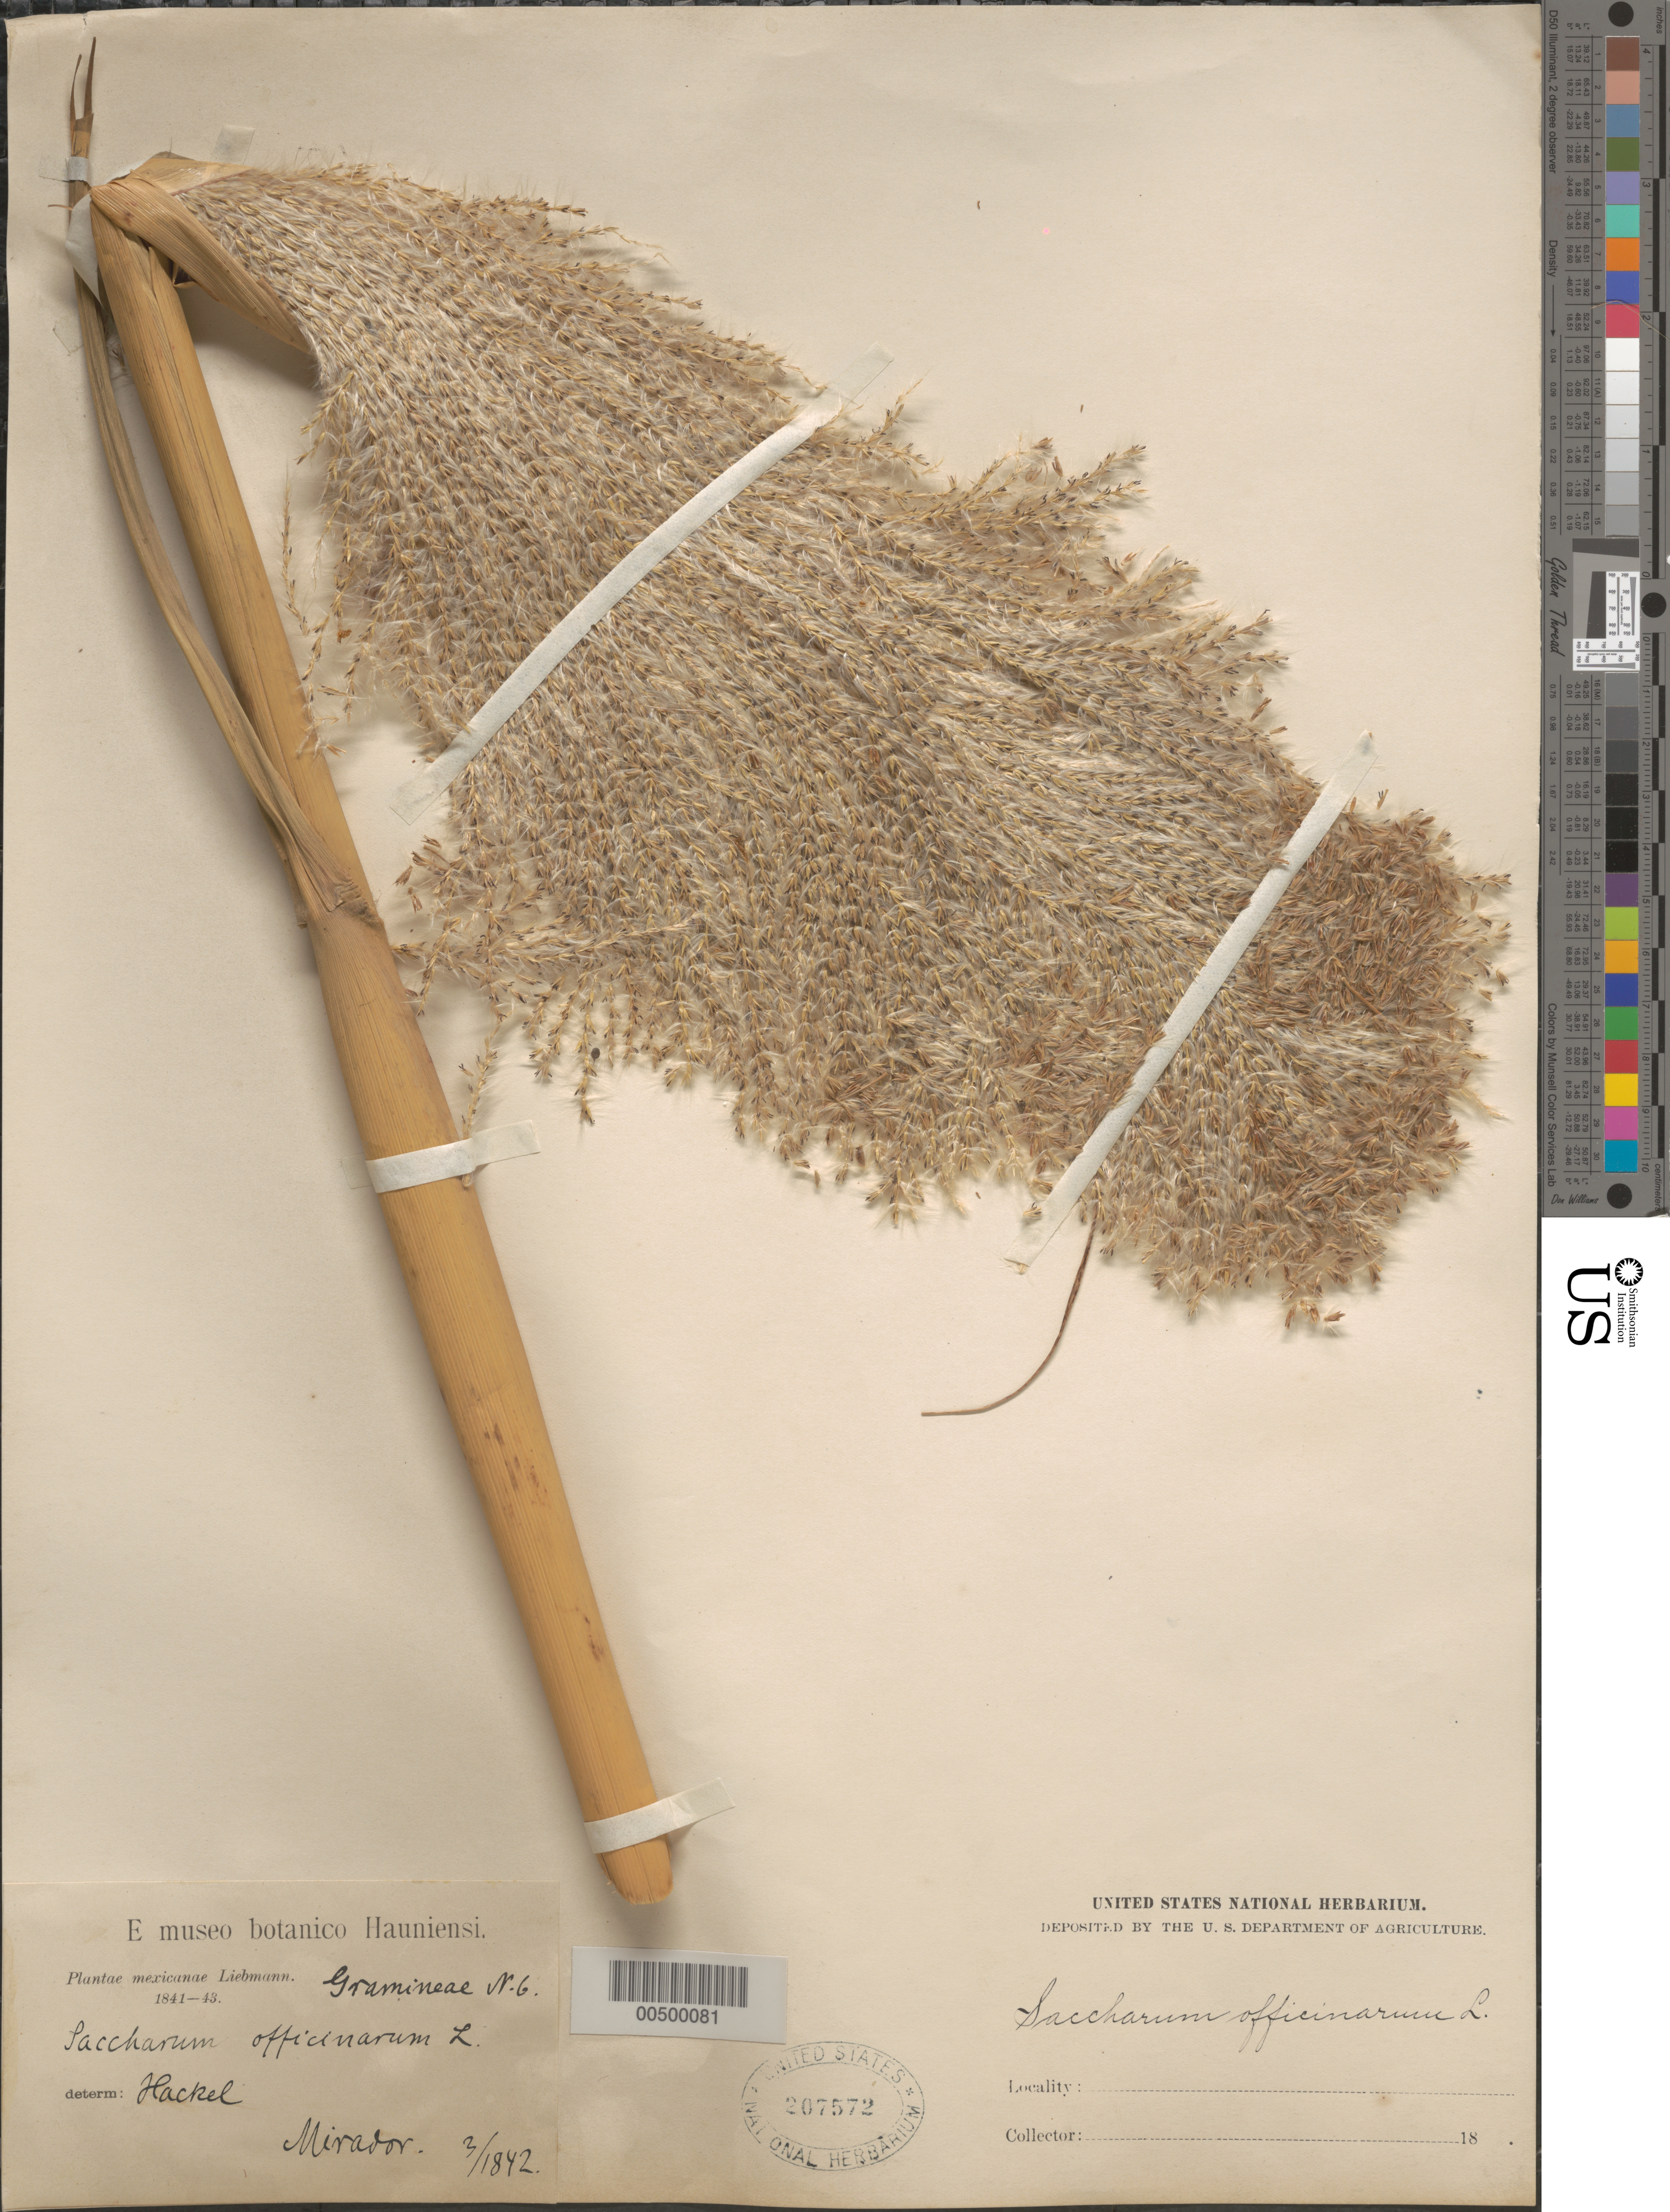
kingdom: Plantae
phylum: Tracheophyta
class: Liliopsida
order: Poales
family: Poaceae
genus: Saccharum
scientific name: Saccharum officinarum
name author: L.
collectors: F. M. Liebmann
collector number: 6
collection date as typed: Mar 1842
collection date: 1842-03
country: Mexico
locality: Mirador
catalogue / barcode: US 207572